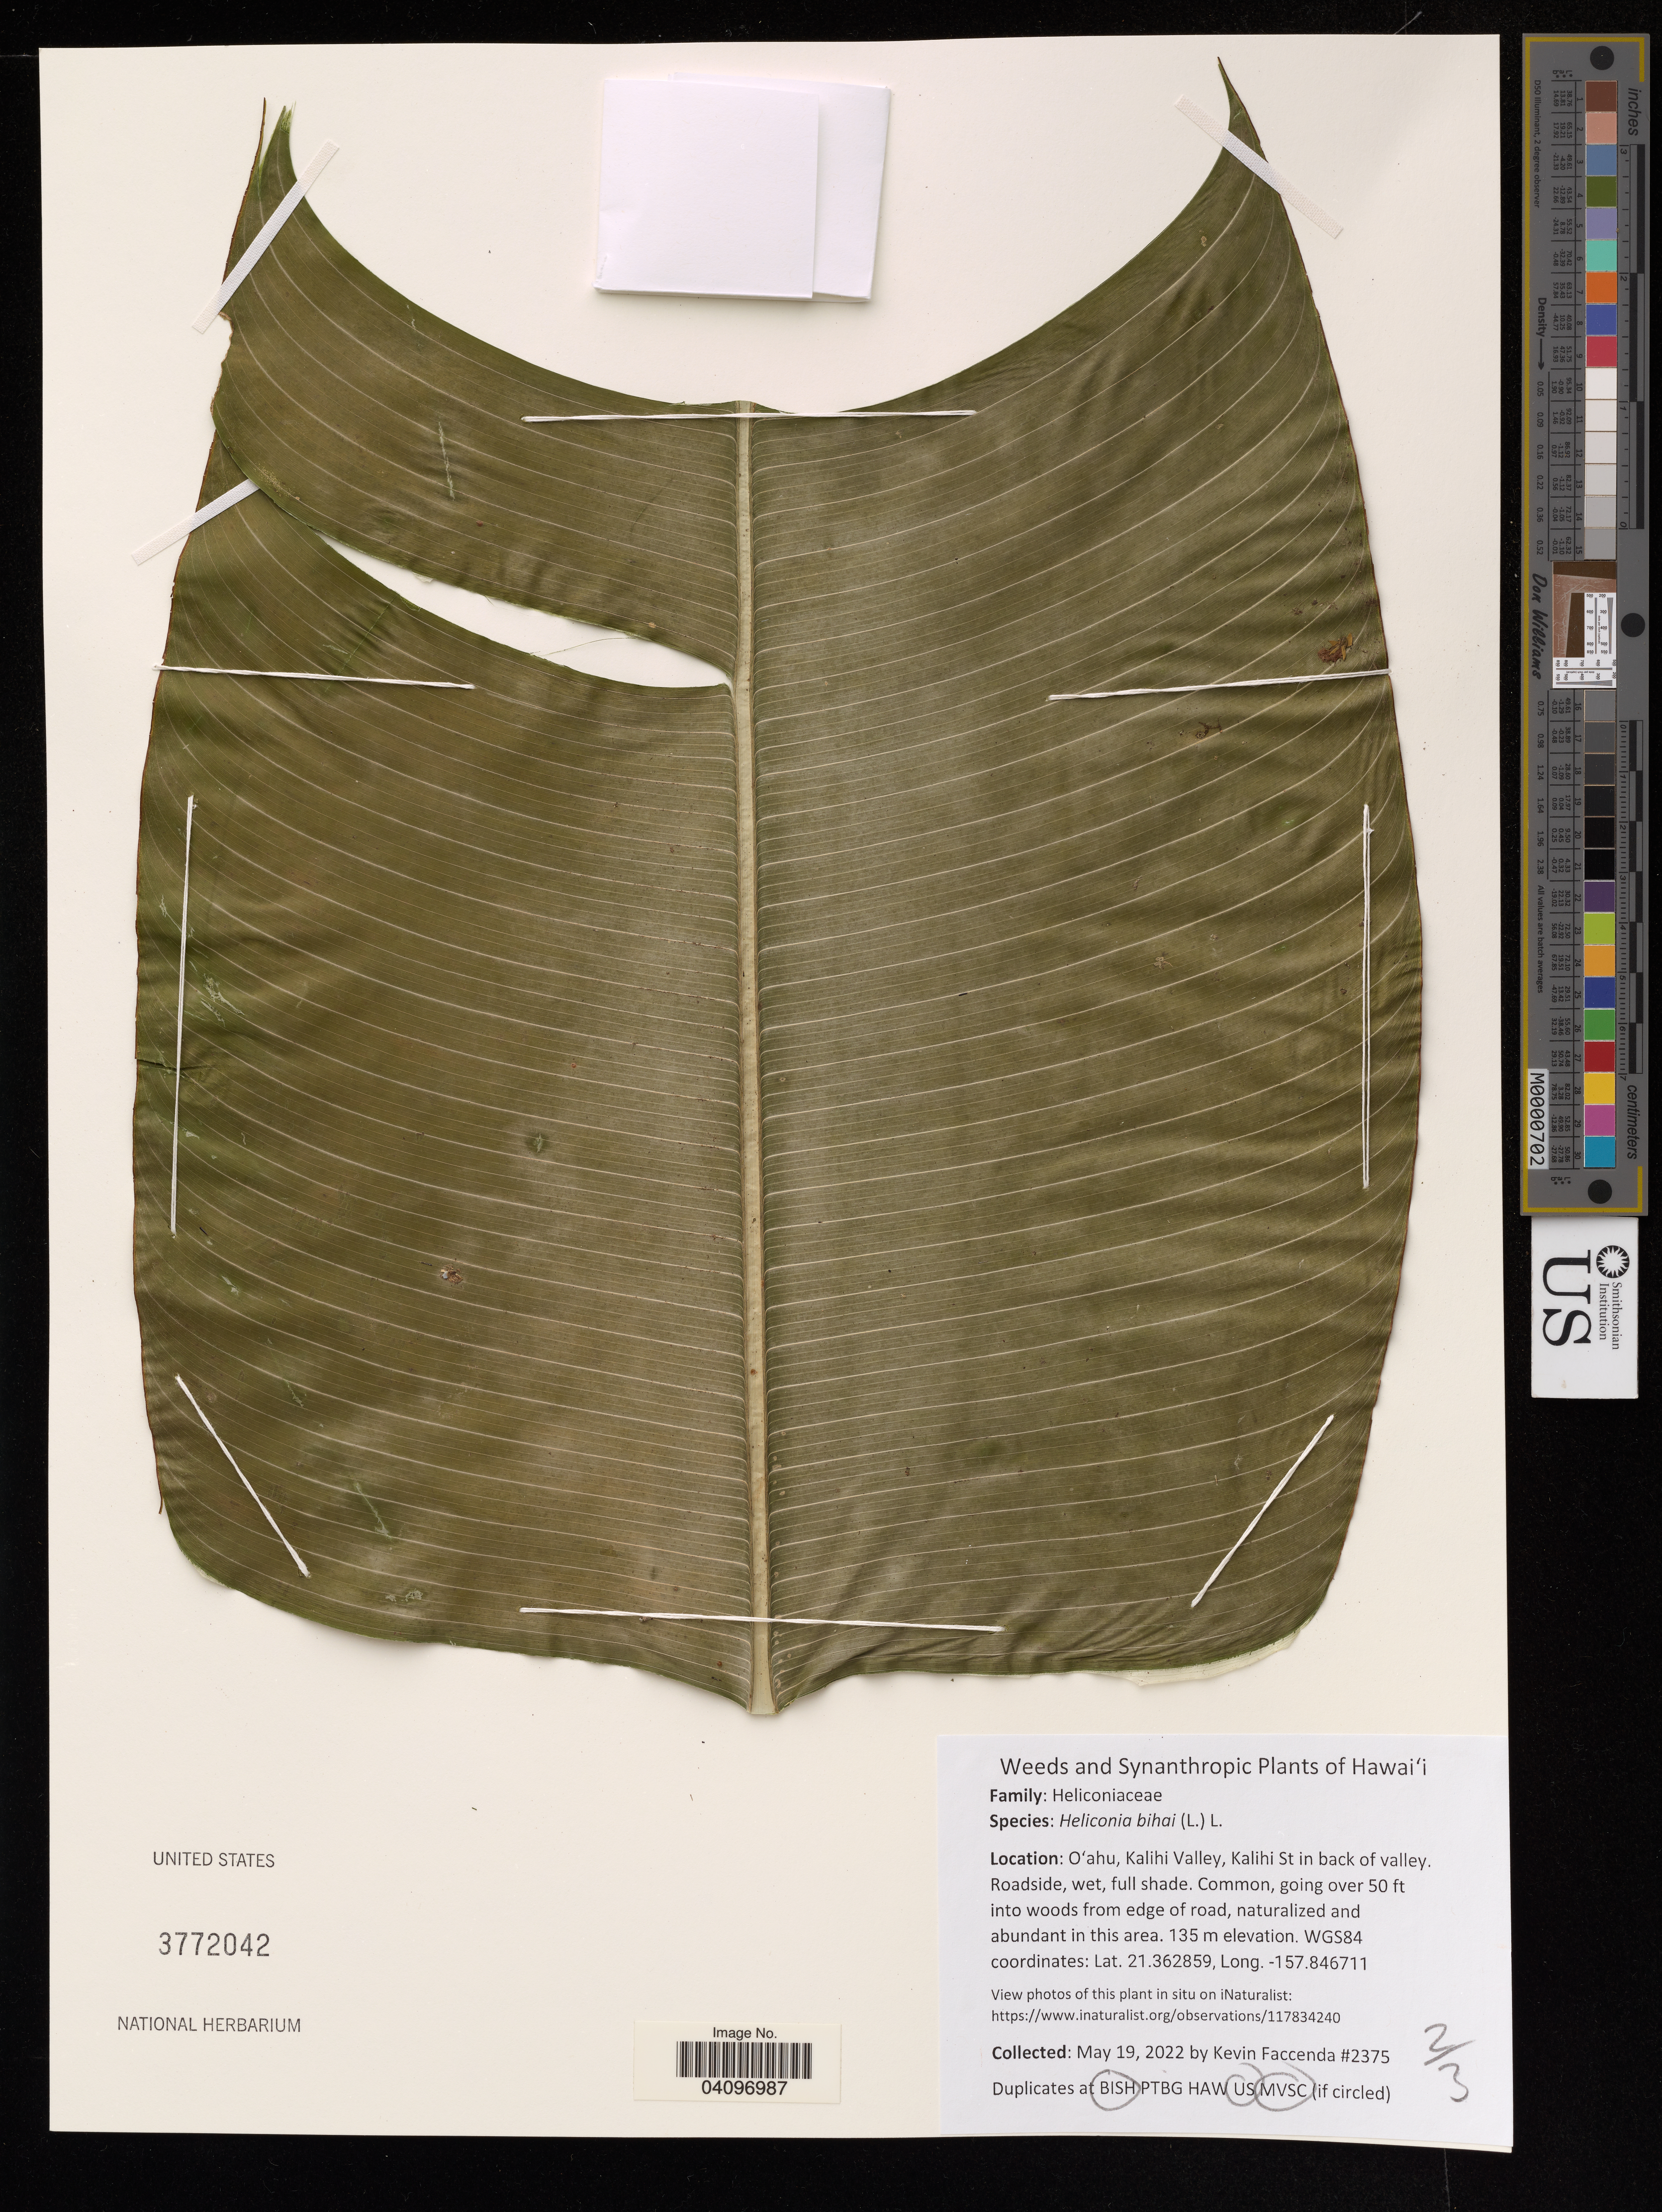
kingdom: Plantae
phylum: Tracheophyta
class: Liliopsida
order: Zingiberales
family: Heliconiaceae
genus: Heliconia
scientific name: Heliconia bihai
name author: (L.) L.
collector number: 2375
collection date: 2022-05-19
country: United States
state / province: Hawaii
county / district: Honolulu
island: Oahu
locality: Kalihi Valley, Kalihi St in back of valley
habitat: Roadside, wet, full shade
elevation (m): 135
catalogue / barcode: US 3772042